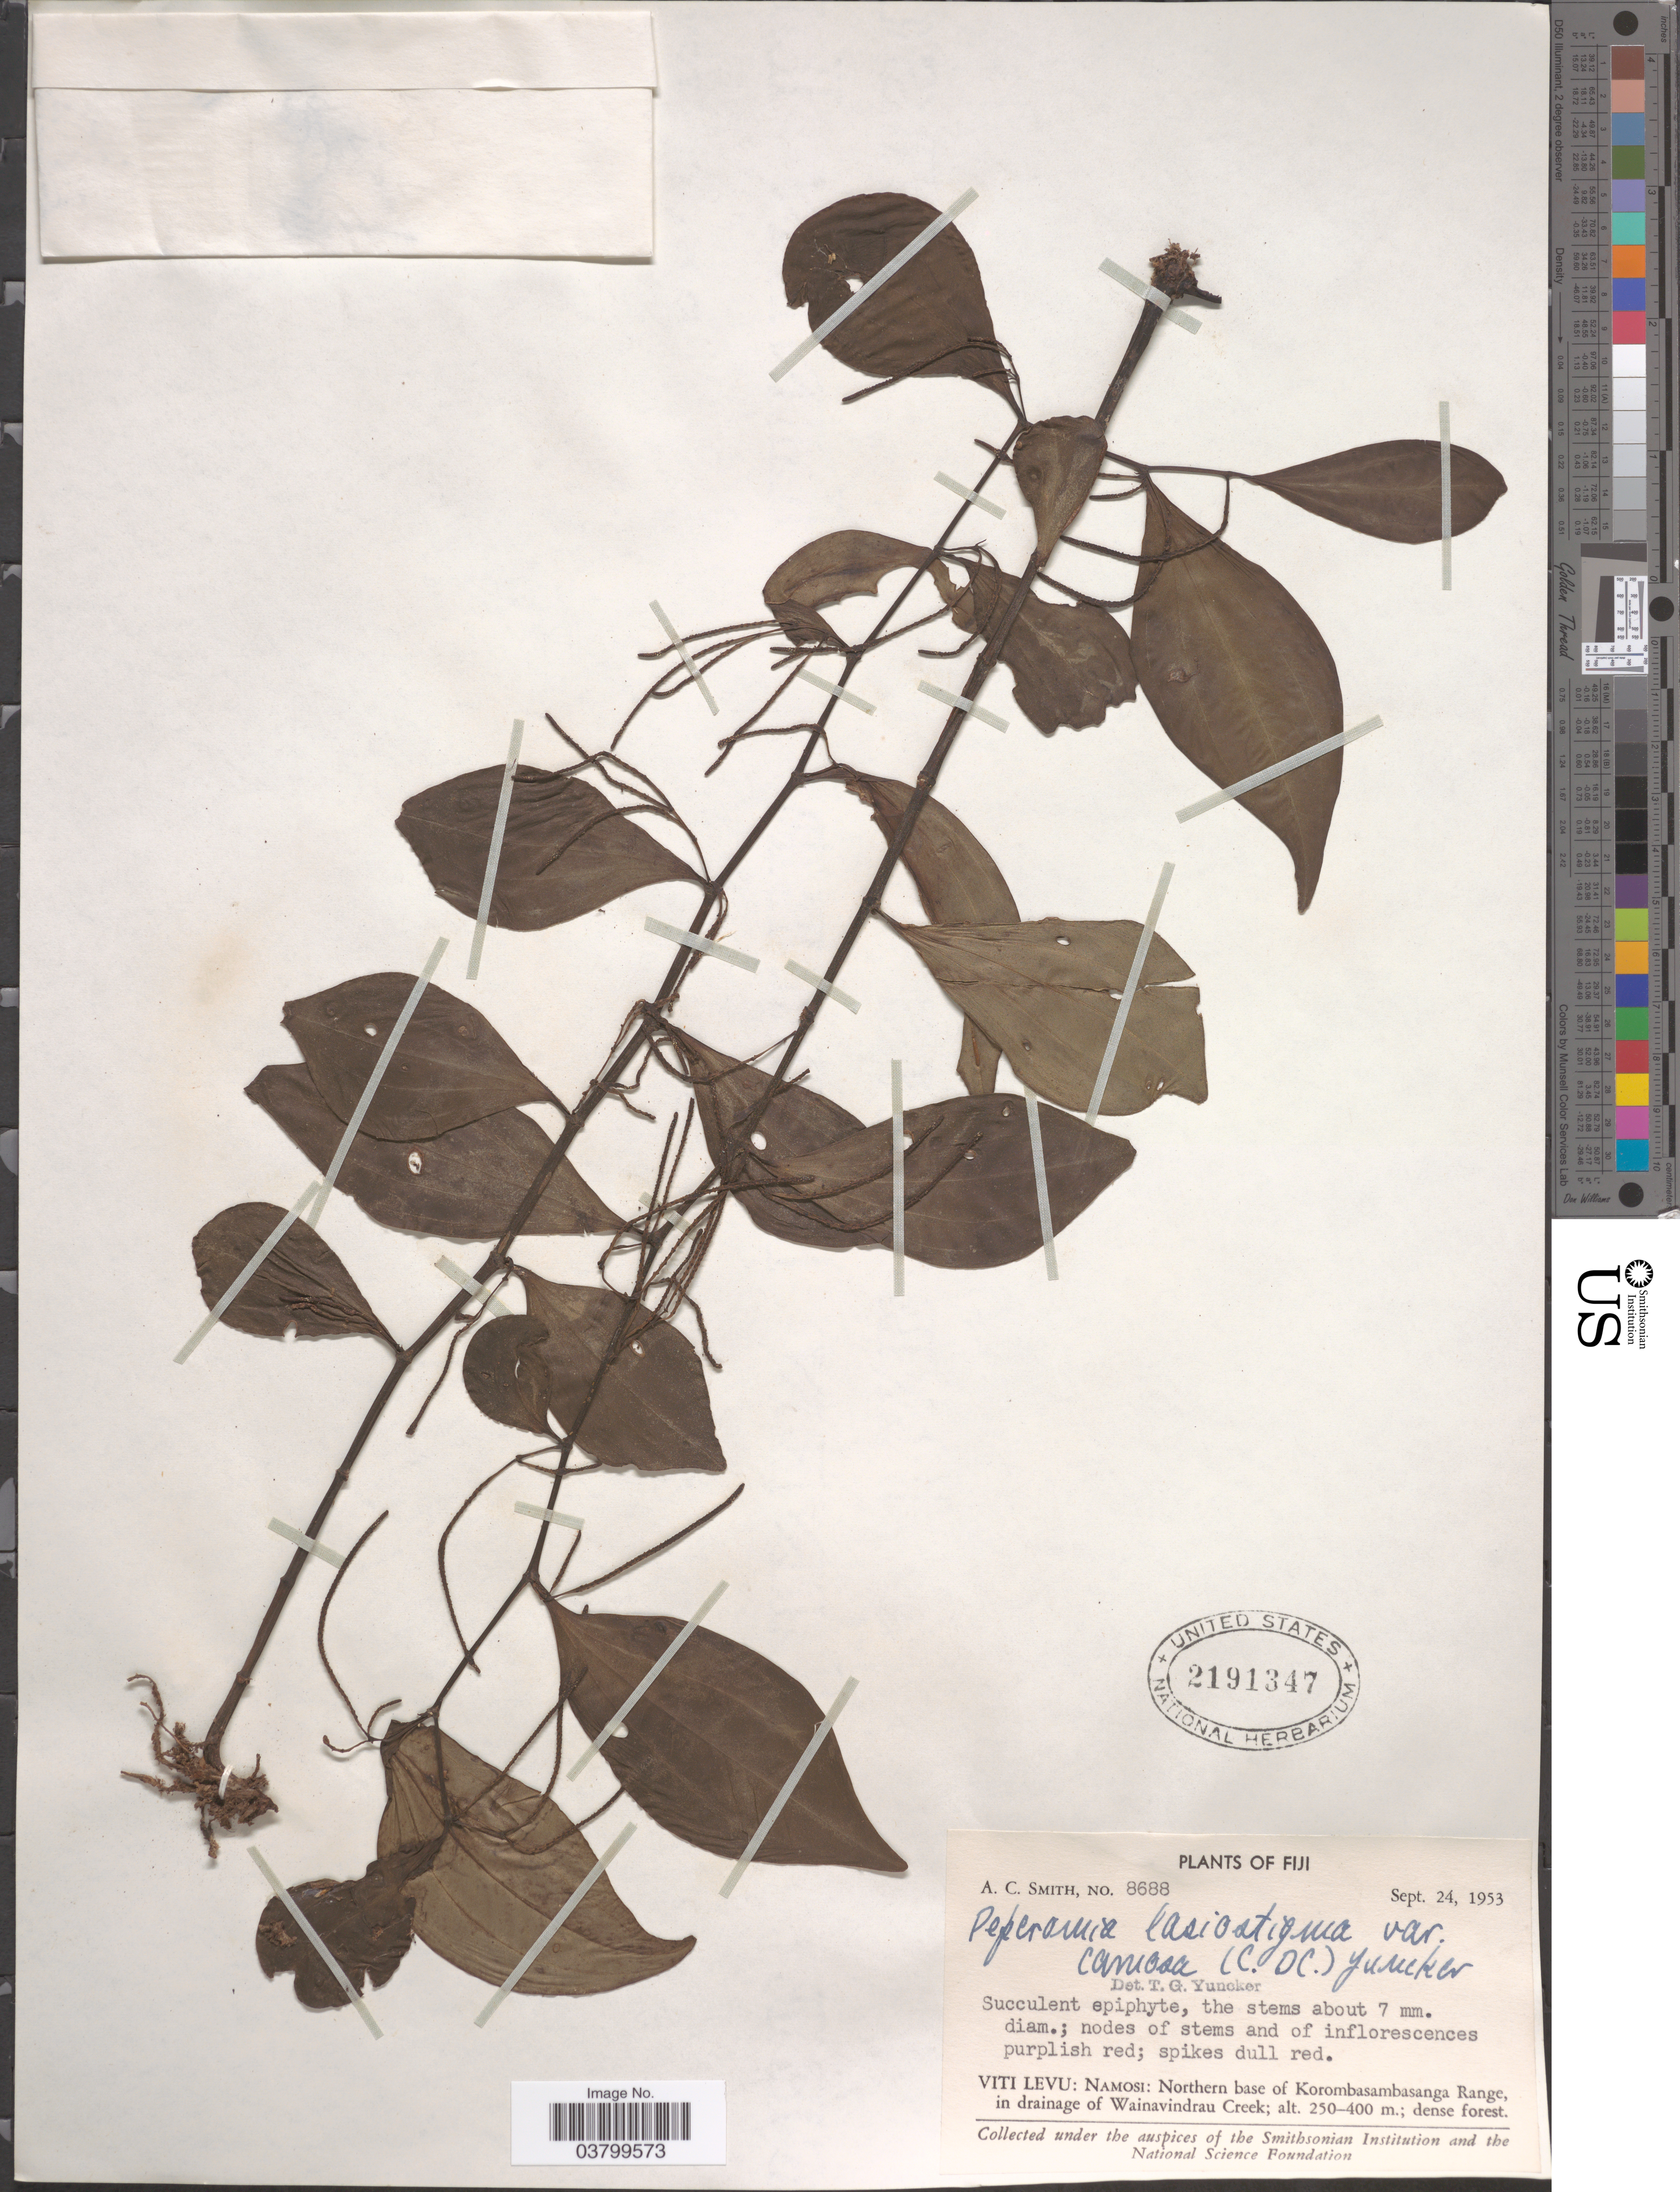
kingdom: Plantae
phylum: Tracheophyta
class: Magnoliopsida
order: Piperales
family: Piperaceae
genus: Peperomia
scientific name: Peperomia lasiostigma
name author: C. DC.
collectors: A. C. Smith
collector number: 8688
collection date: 1953-09-24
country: Fiji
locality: Viti Levu: Namosi: Northern base of Korombasambasanga Range, in drainage of Wainavindrau Creek.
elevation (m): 250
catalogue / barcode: US 2191347